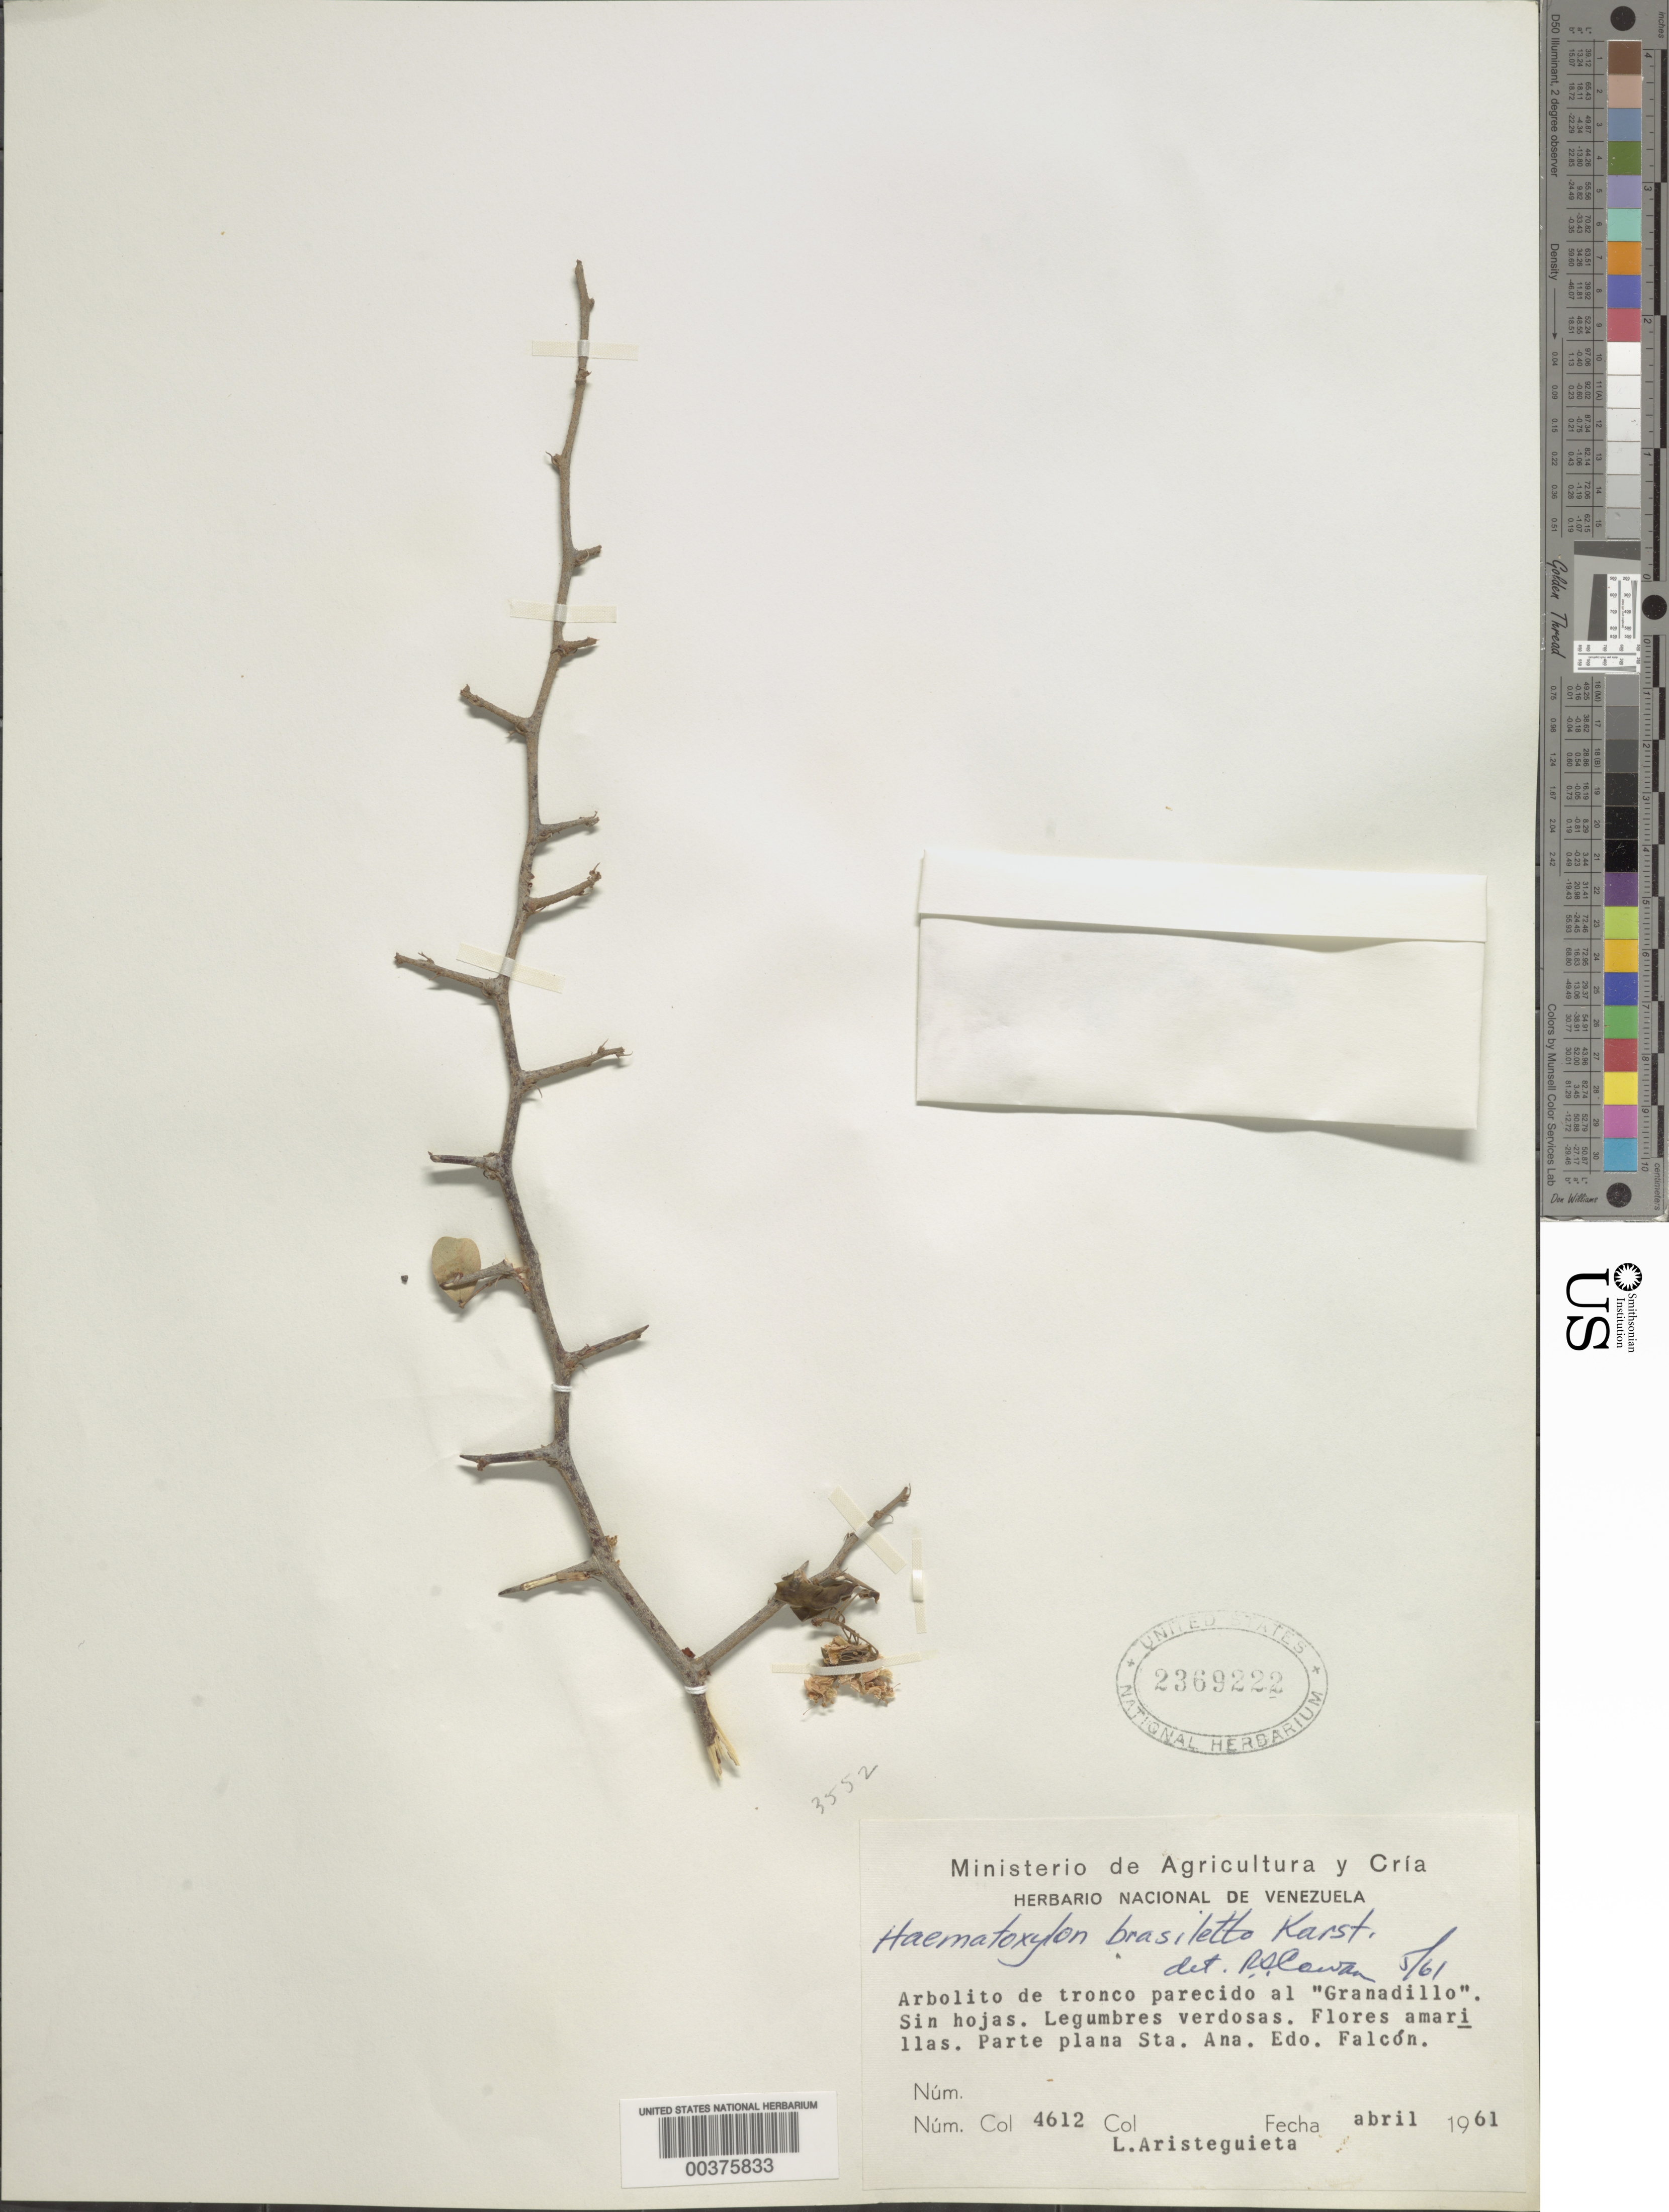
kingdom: Plantae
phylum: Tracheophyta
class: Magnoliopsida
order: Fabales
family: Fabaceae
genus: Haematoxylum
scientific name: Haematoxylum brasiletto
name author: H. Karst.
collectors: L. Aristeguieta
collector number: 4612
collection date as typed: Apr 1961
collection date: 1961-04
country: Venezuela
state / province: Falcón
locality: Parte plana sta. ana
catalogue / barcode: US 2369222